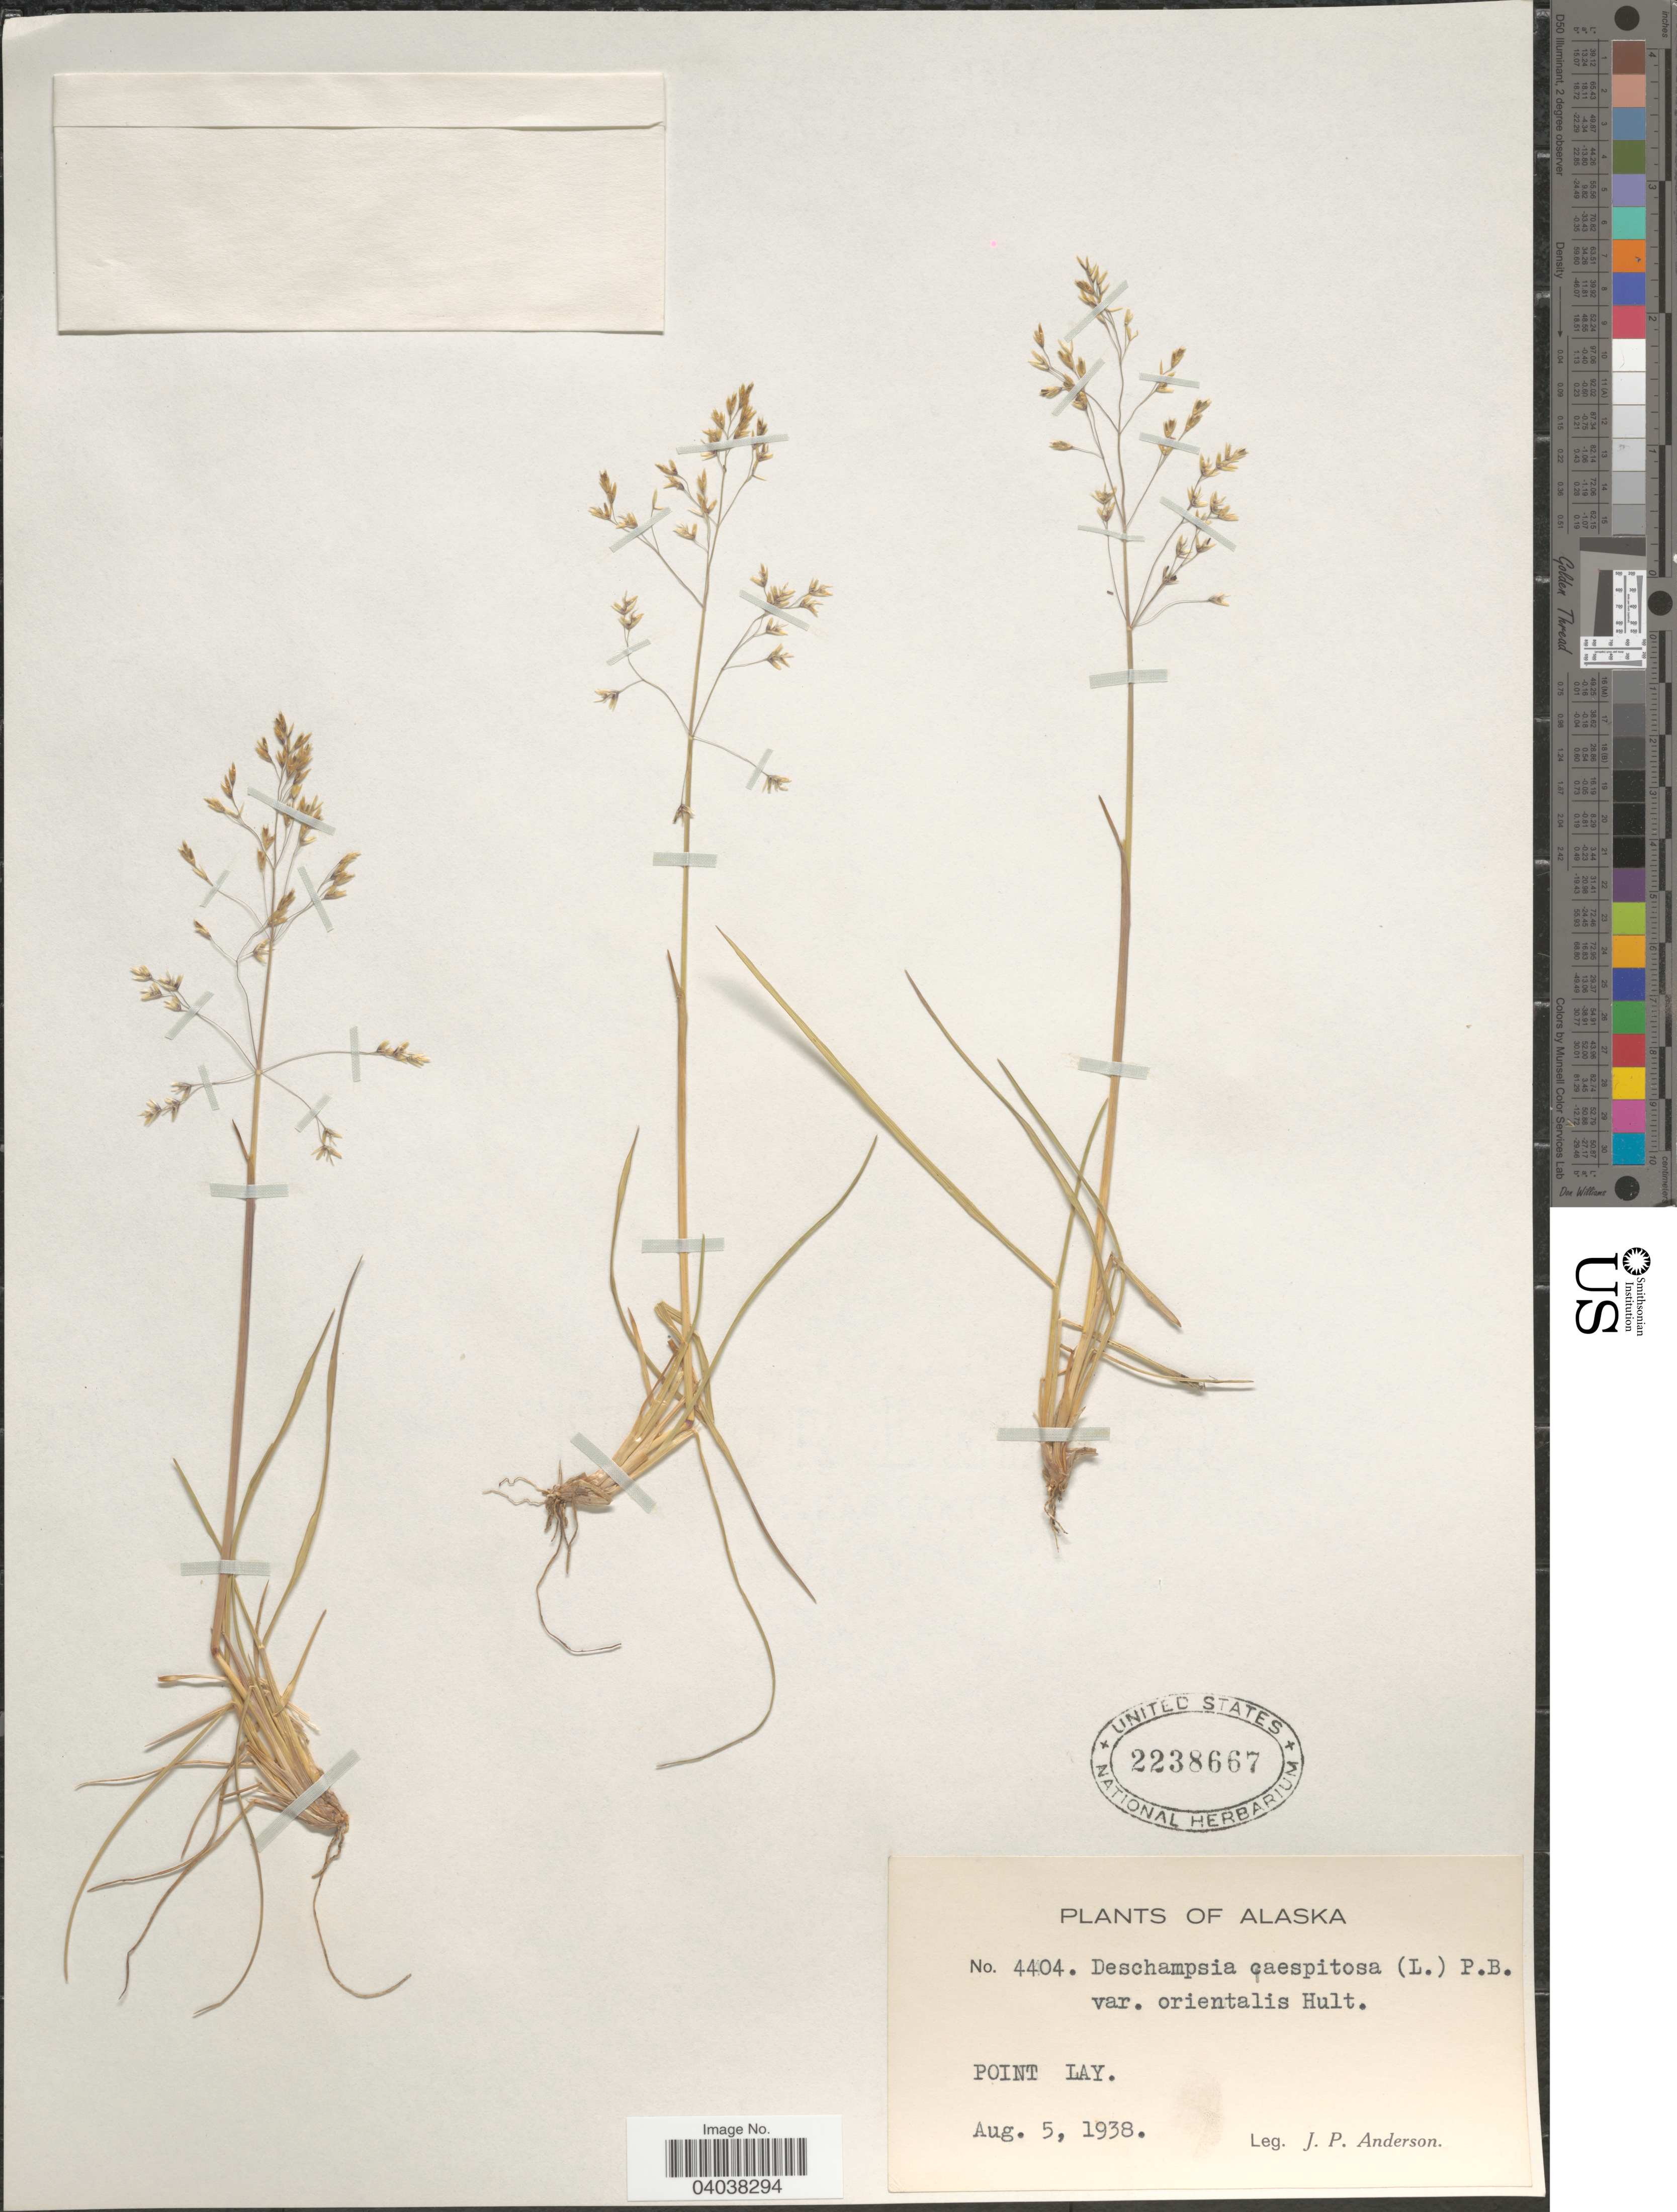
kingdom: Plantae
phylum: Tracheophyta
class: Liliopsida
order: Poales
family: Poaceae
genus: Deschampsia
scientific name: Deschampsia cespitosa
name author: (L.) P. Beauv.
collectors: J. P. Anderson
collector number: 4404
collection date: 1938-08-05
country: United States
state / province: Alaska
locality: Point Lay.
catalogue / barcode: US 2238667